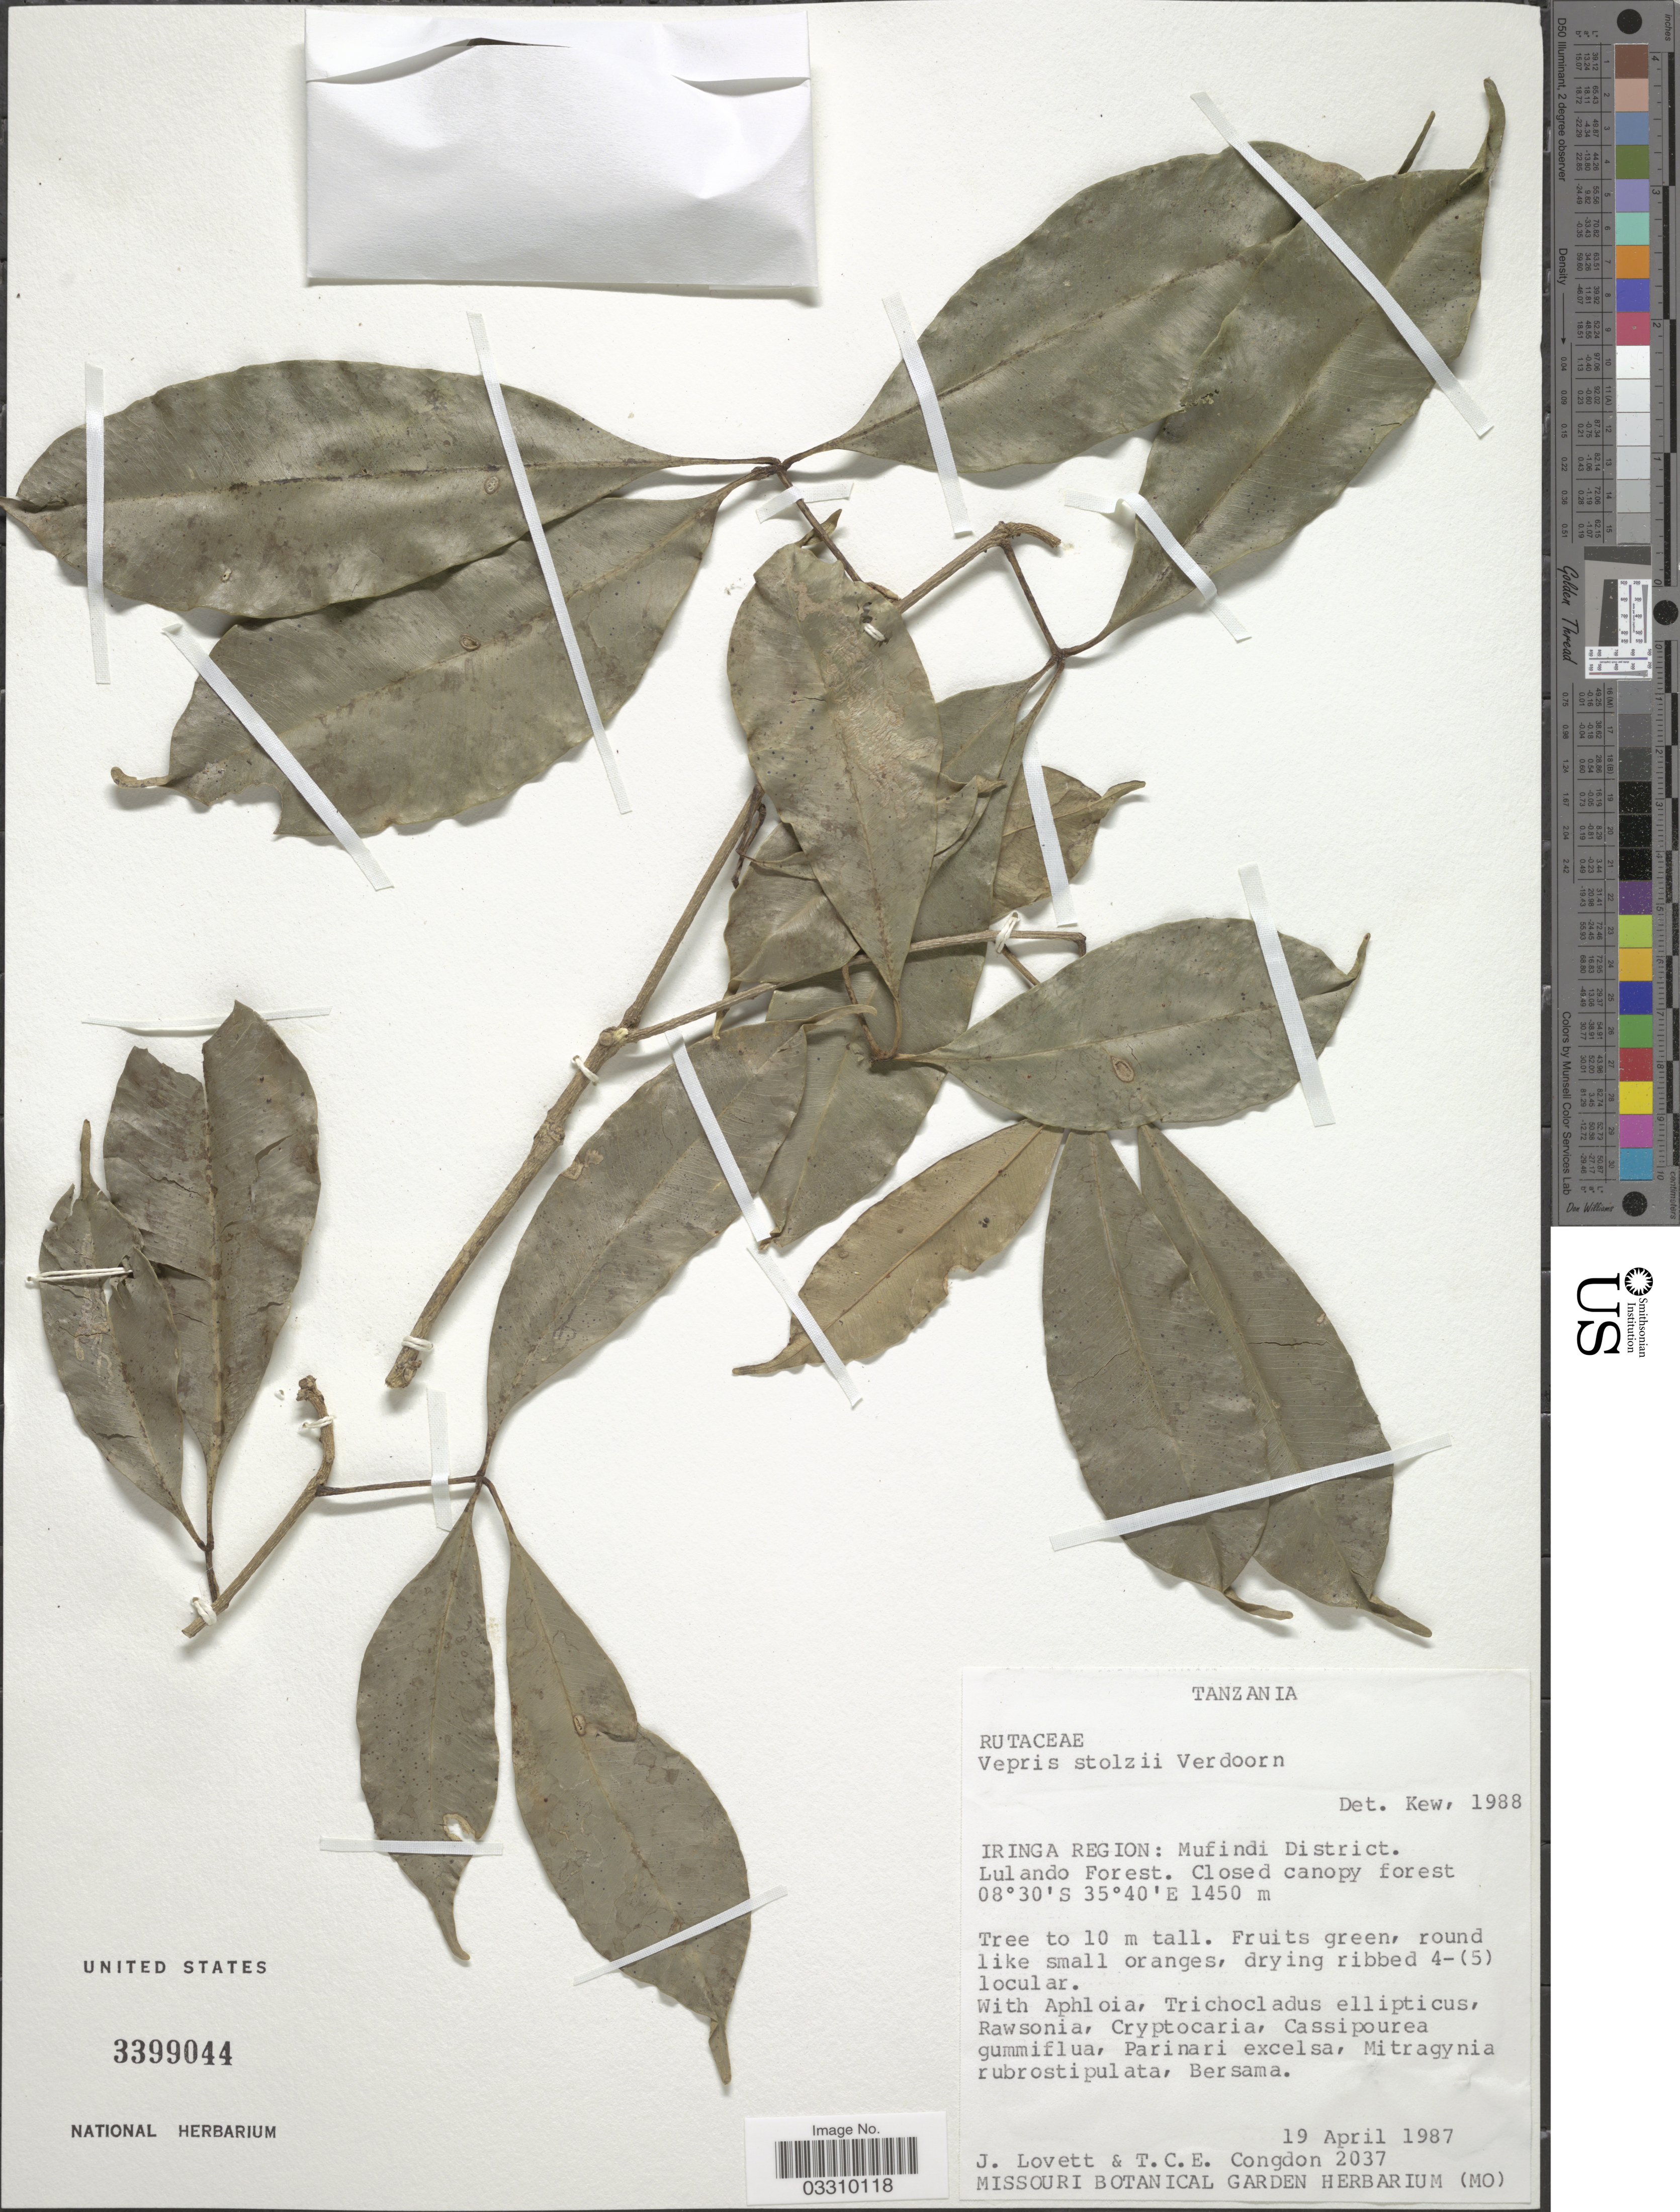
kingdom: Plantae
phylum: Tracheophyta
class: Magnoliopsida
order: Sapindales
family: Rutaceae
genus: Vepris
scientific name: Vepris stolzii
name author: I. Verd.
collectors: J. Lovett & T. Congdon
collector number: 2037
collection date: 1987-04-19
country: Tanzania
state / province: Iringa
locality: Iringa Region: Mufindi District. Lulando Forest.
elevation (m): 1450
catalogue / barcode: US 3399044